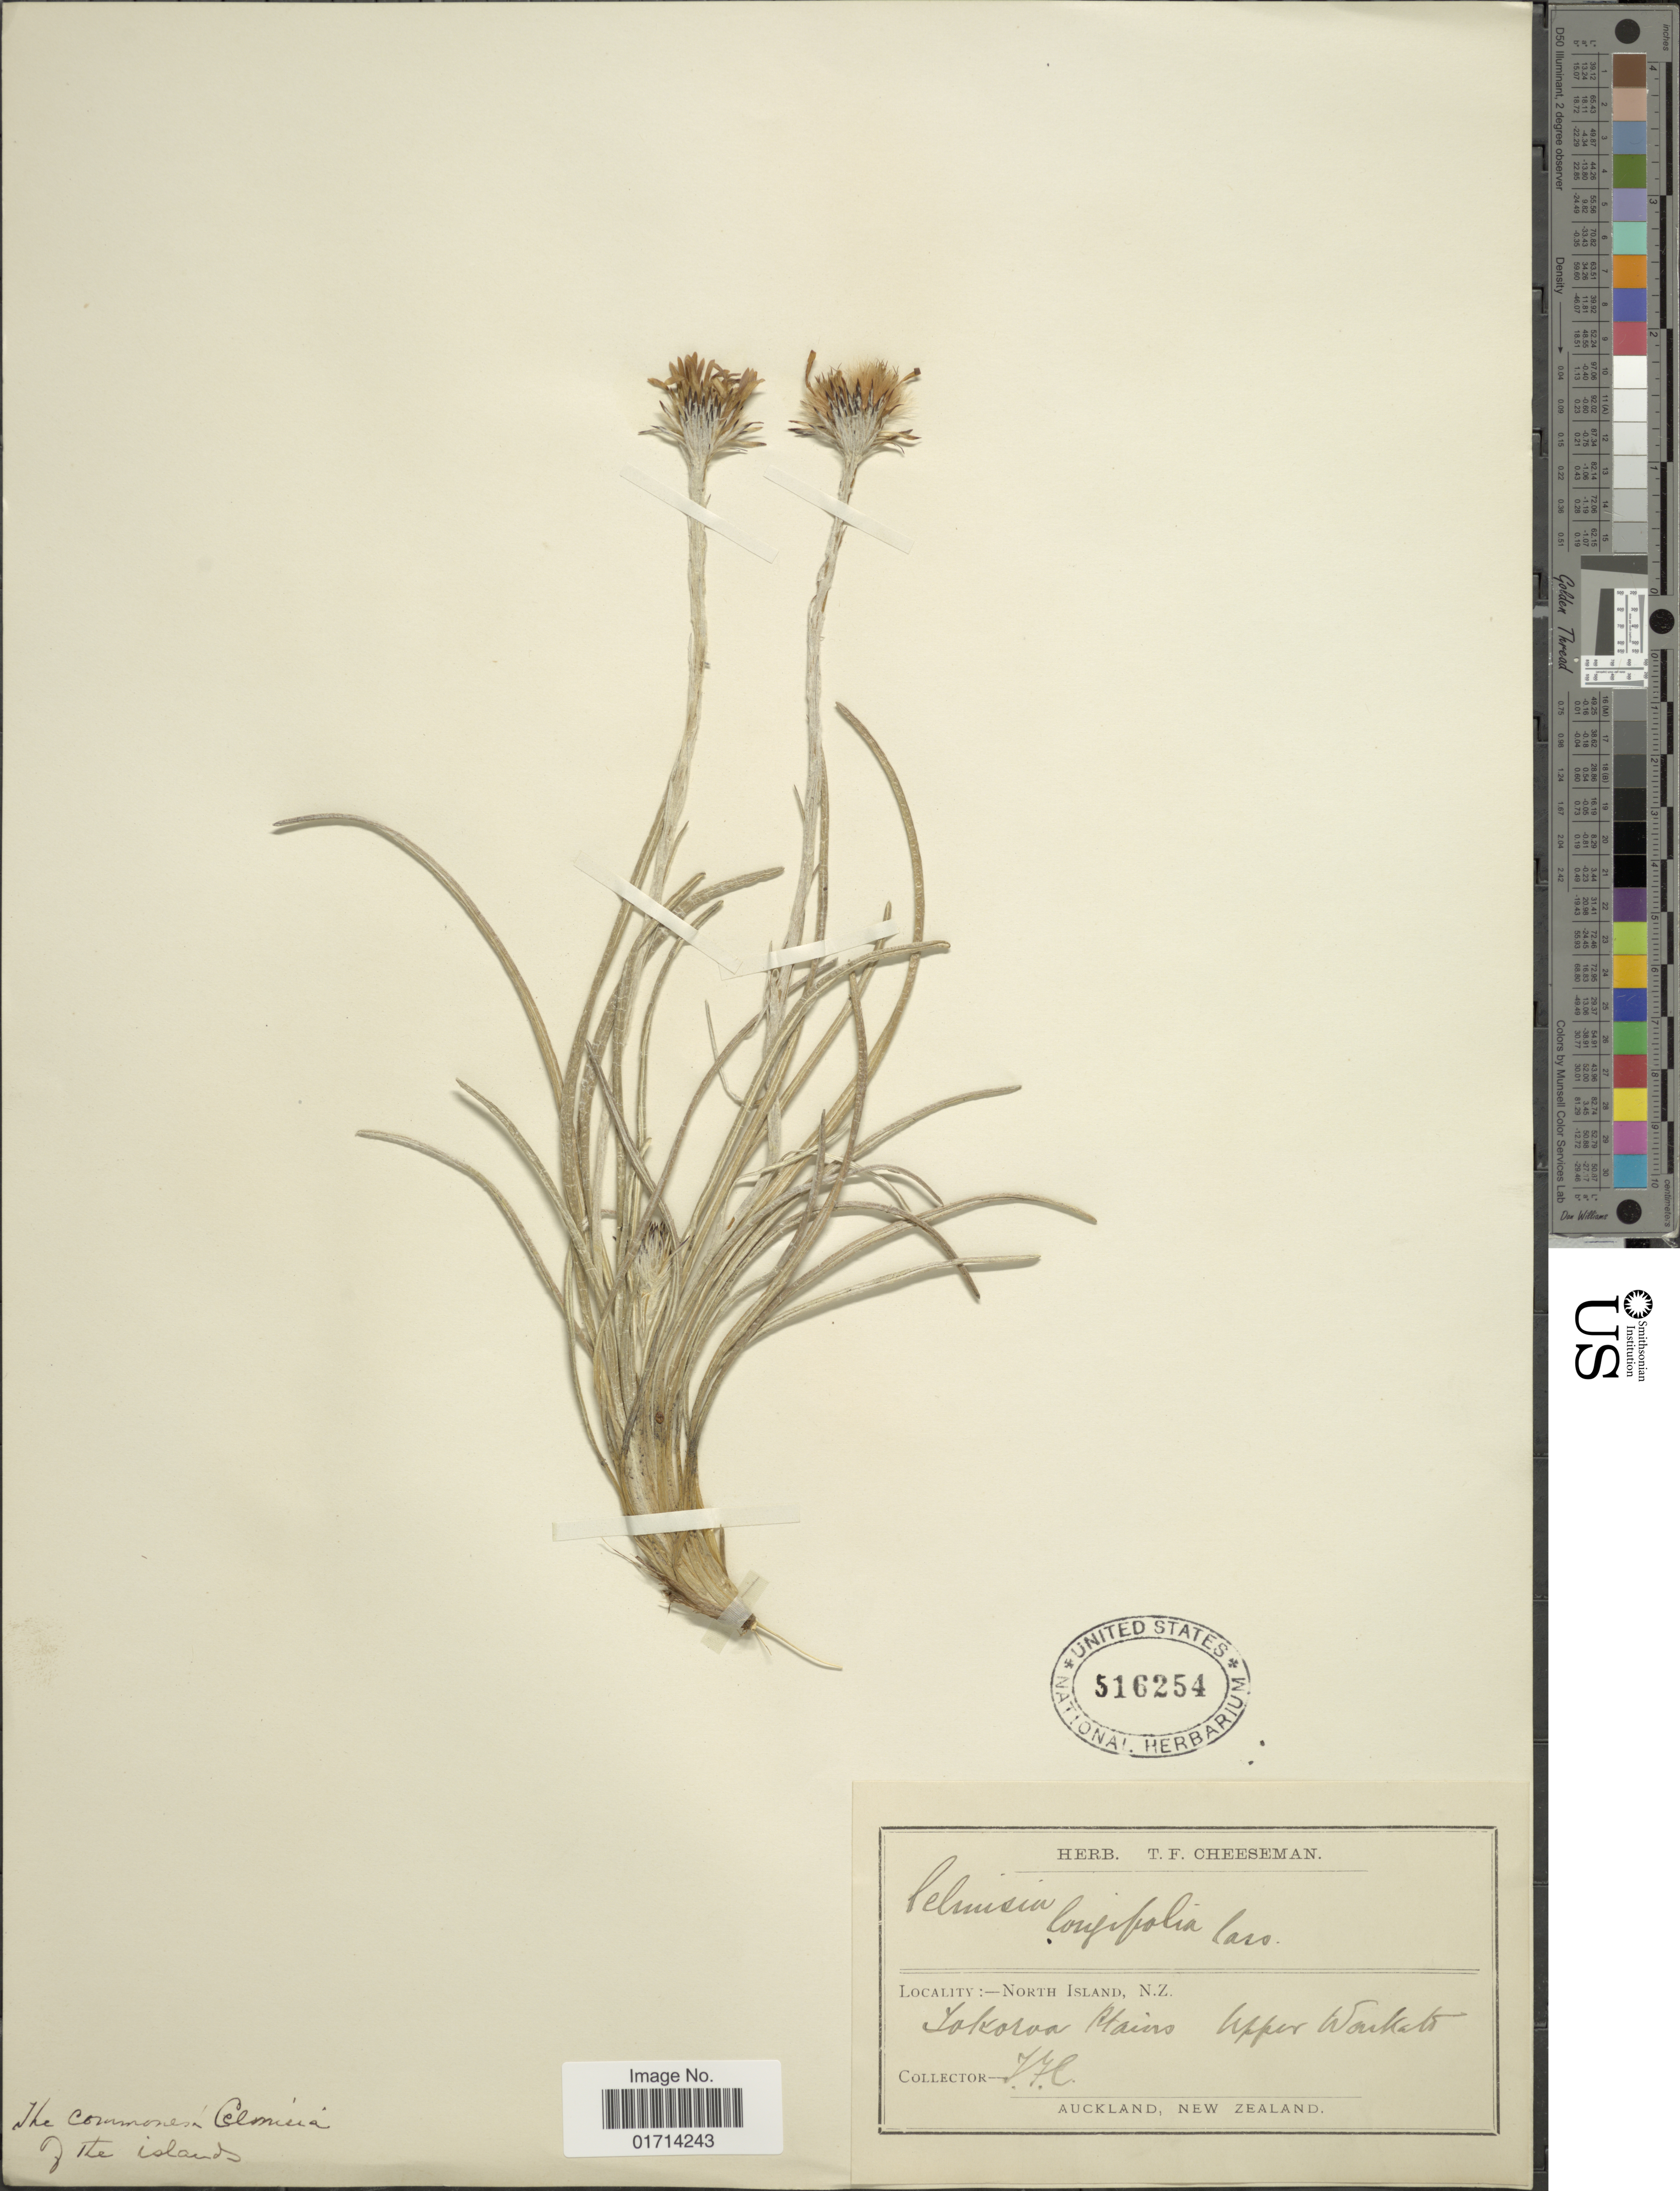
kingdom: Plantae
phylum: Tracheophyta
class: Magnoliopsida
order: Asterales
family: Asteraceae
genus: Celmisia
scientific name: Celmisia gracilenta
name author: Hook. f.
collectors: T. F. Cheeseman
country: New Zealand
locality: North Island, N. Z., Lakoroa Plains, Upper Wonkels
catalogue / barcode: US 516254